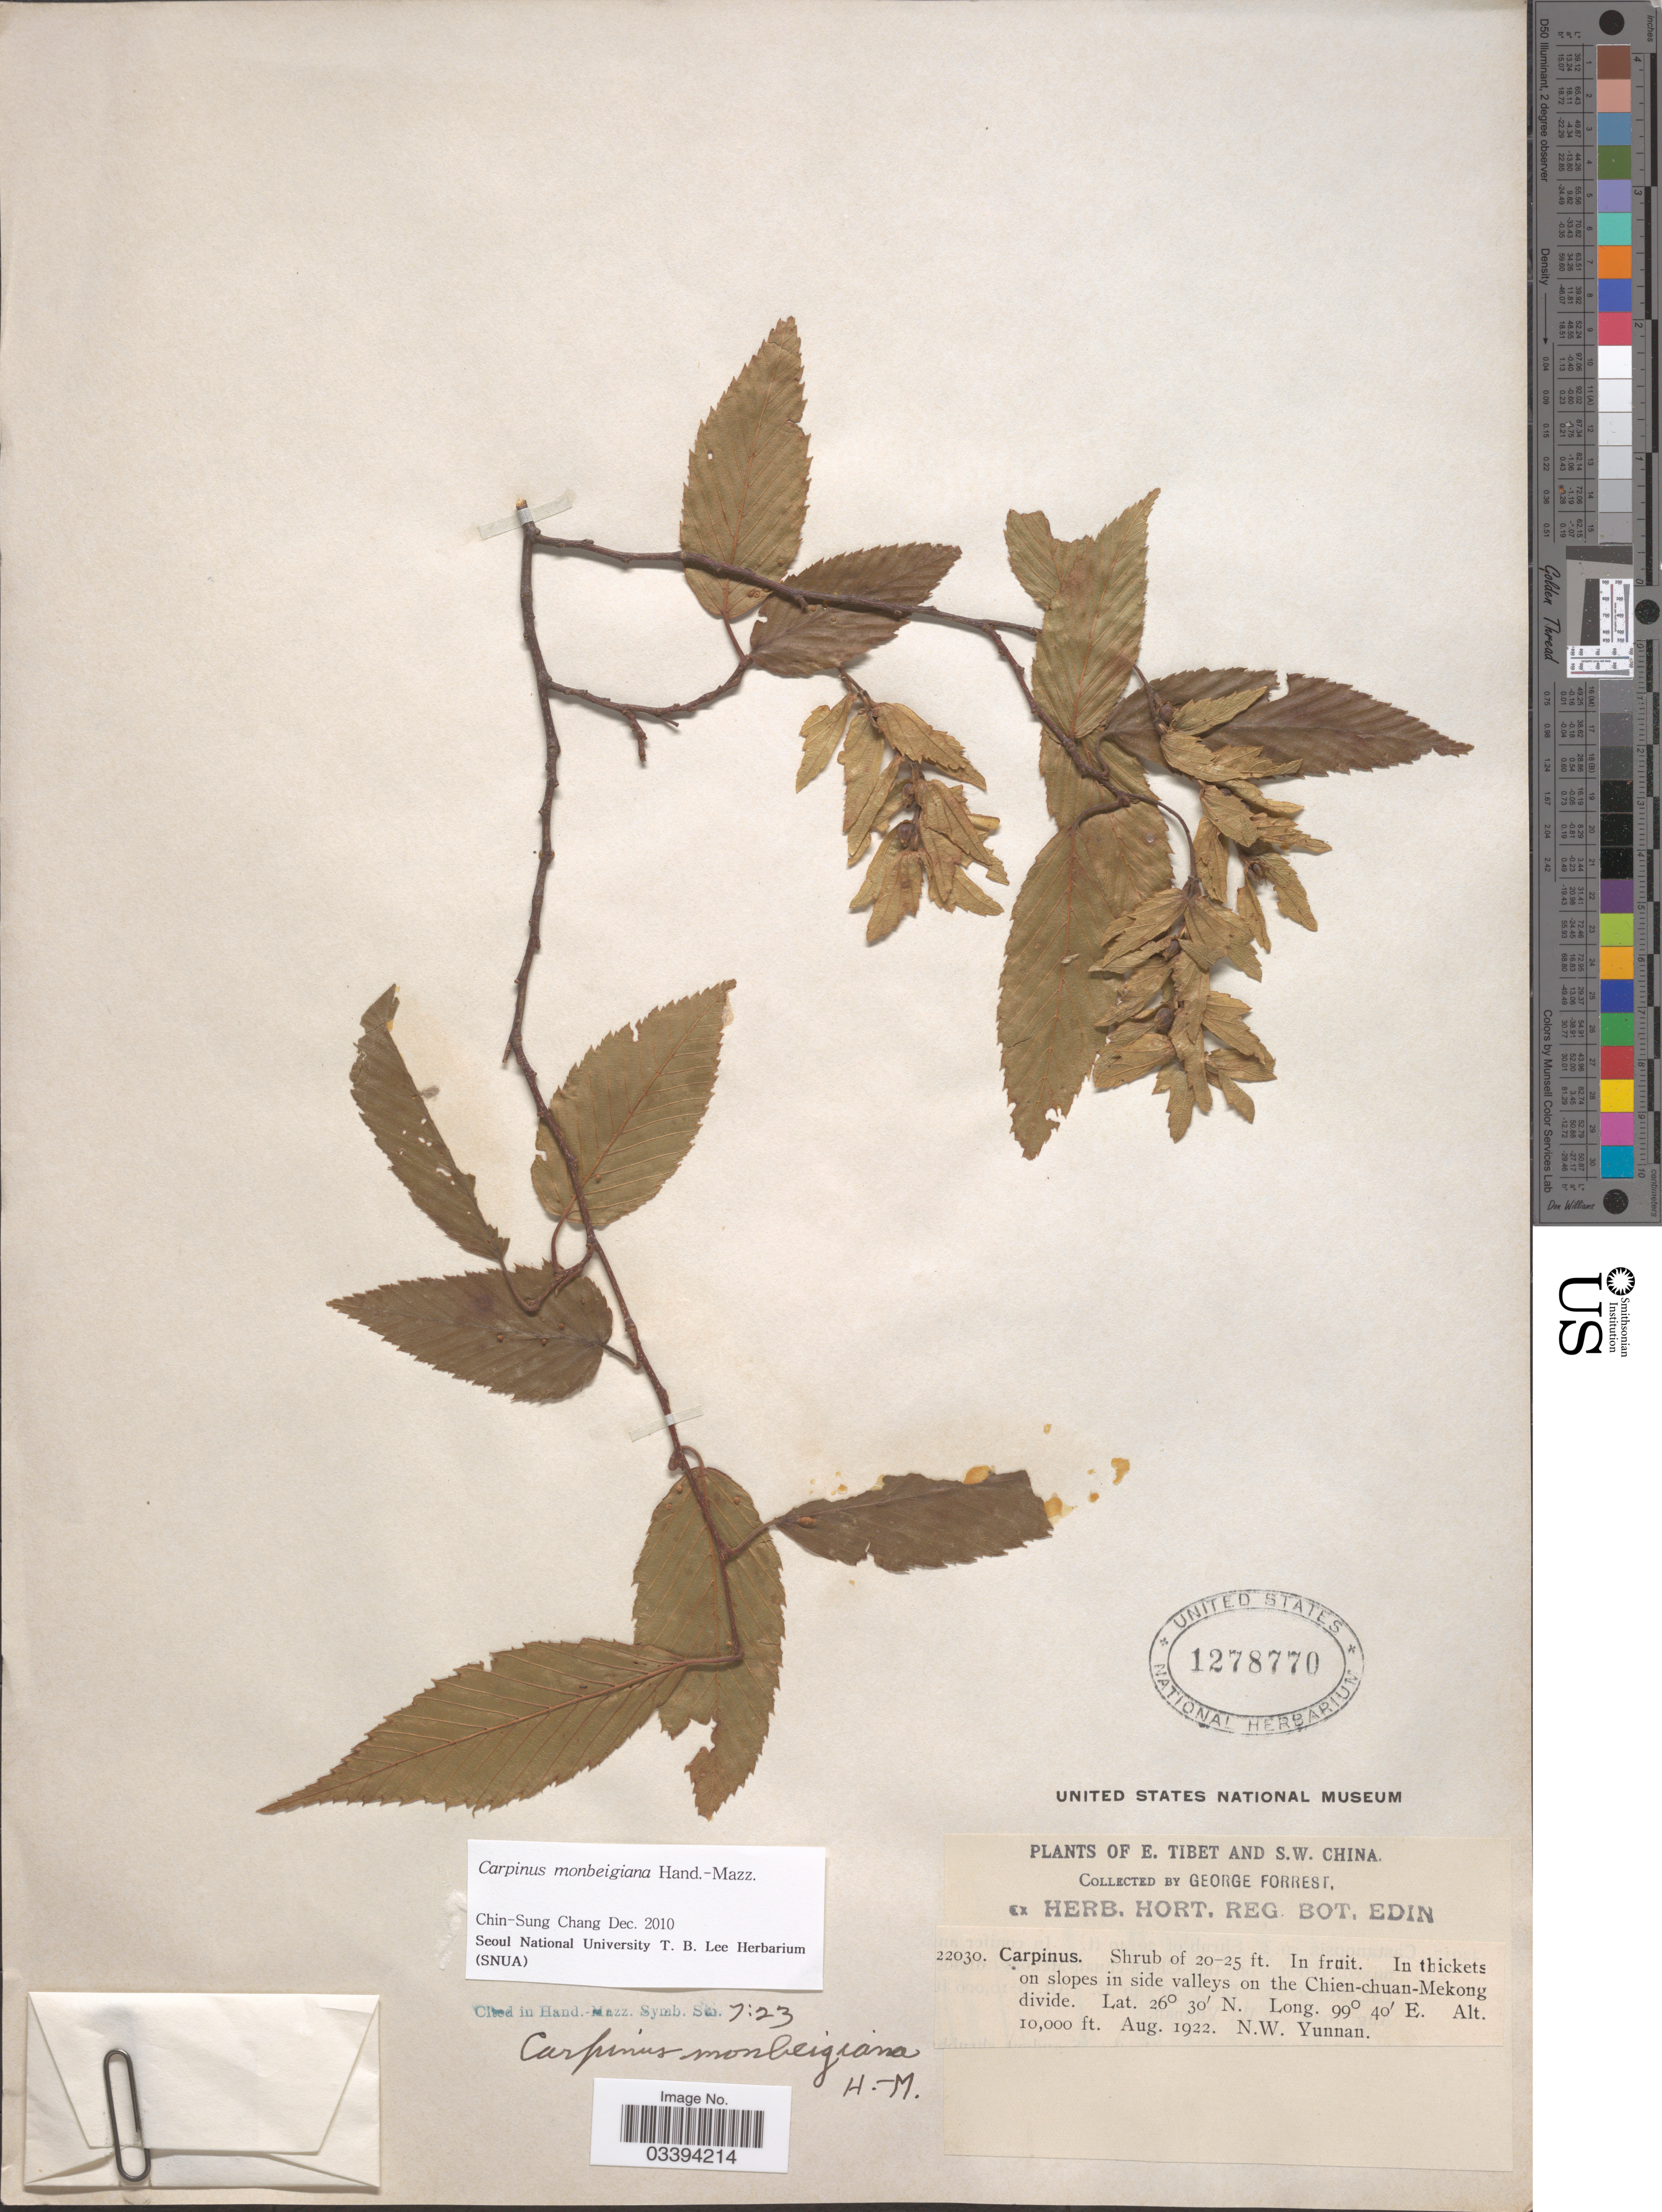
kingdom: Plantae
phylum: Tracheophyta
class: Magnoliopsida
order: Fagales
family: Betulaceae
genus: Carpinus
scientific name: Carpinus monbeigiana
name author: Hand.-Mazz.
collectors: G. Forrest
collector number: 22030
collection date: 1922-08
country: China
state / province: Yunnan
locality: E. Tibet and S.W. China. In thickets on slopes in side valleys on the Chien-chuan-Mekong divide.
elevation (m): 3048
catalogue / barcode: US 1278770